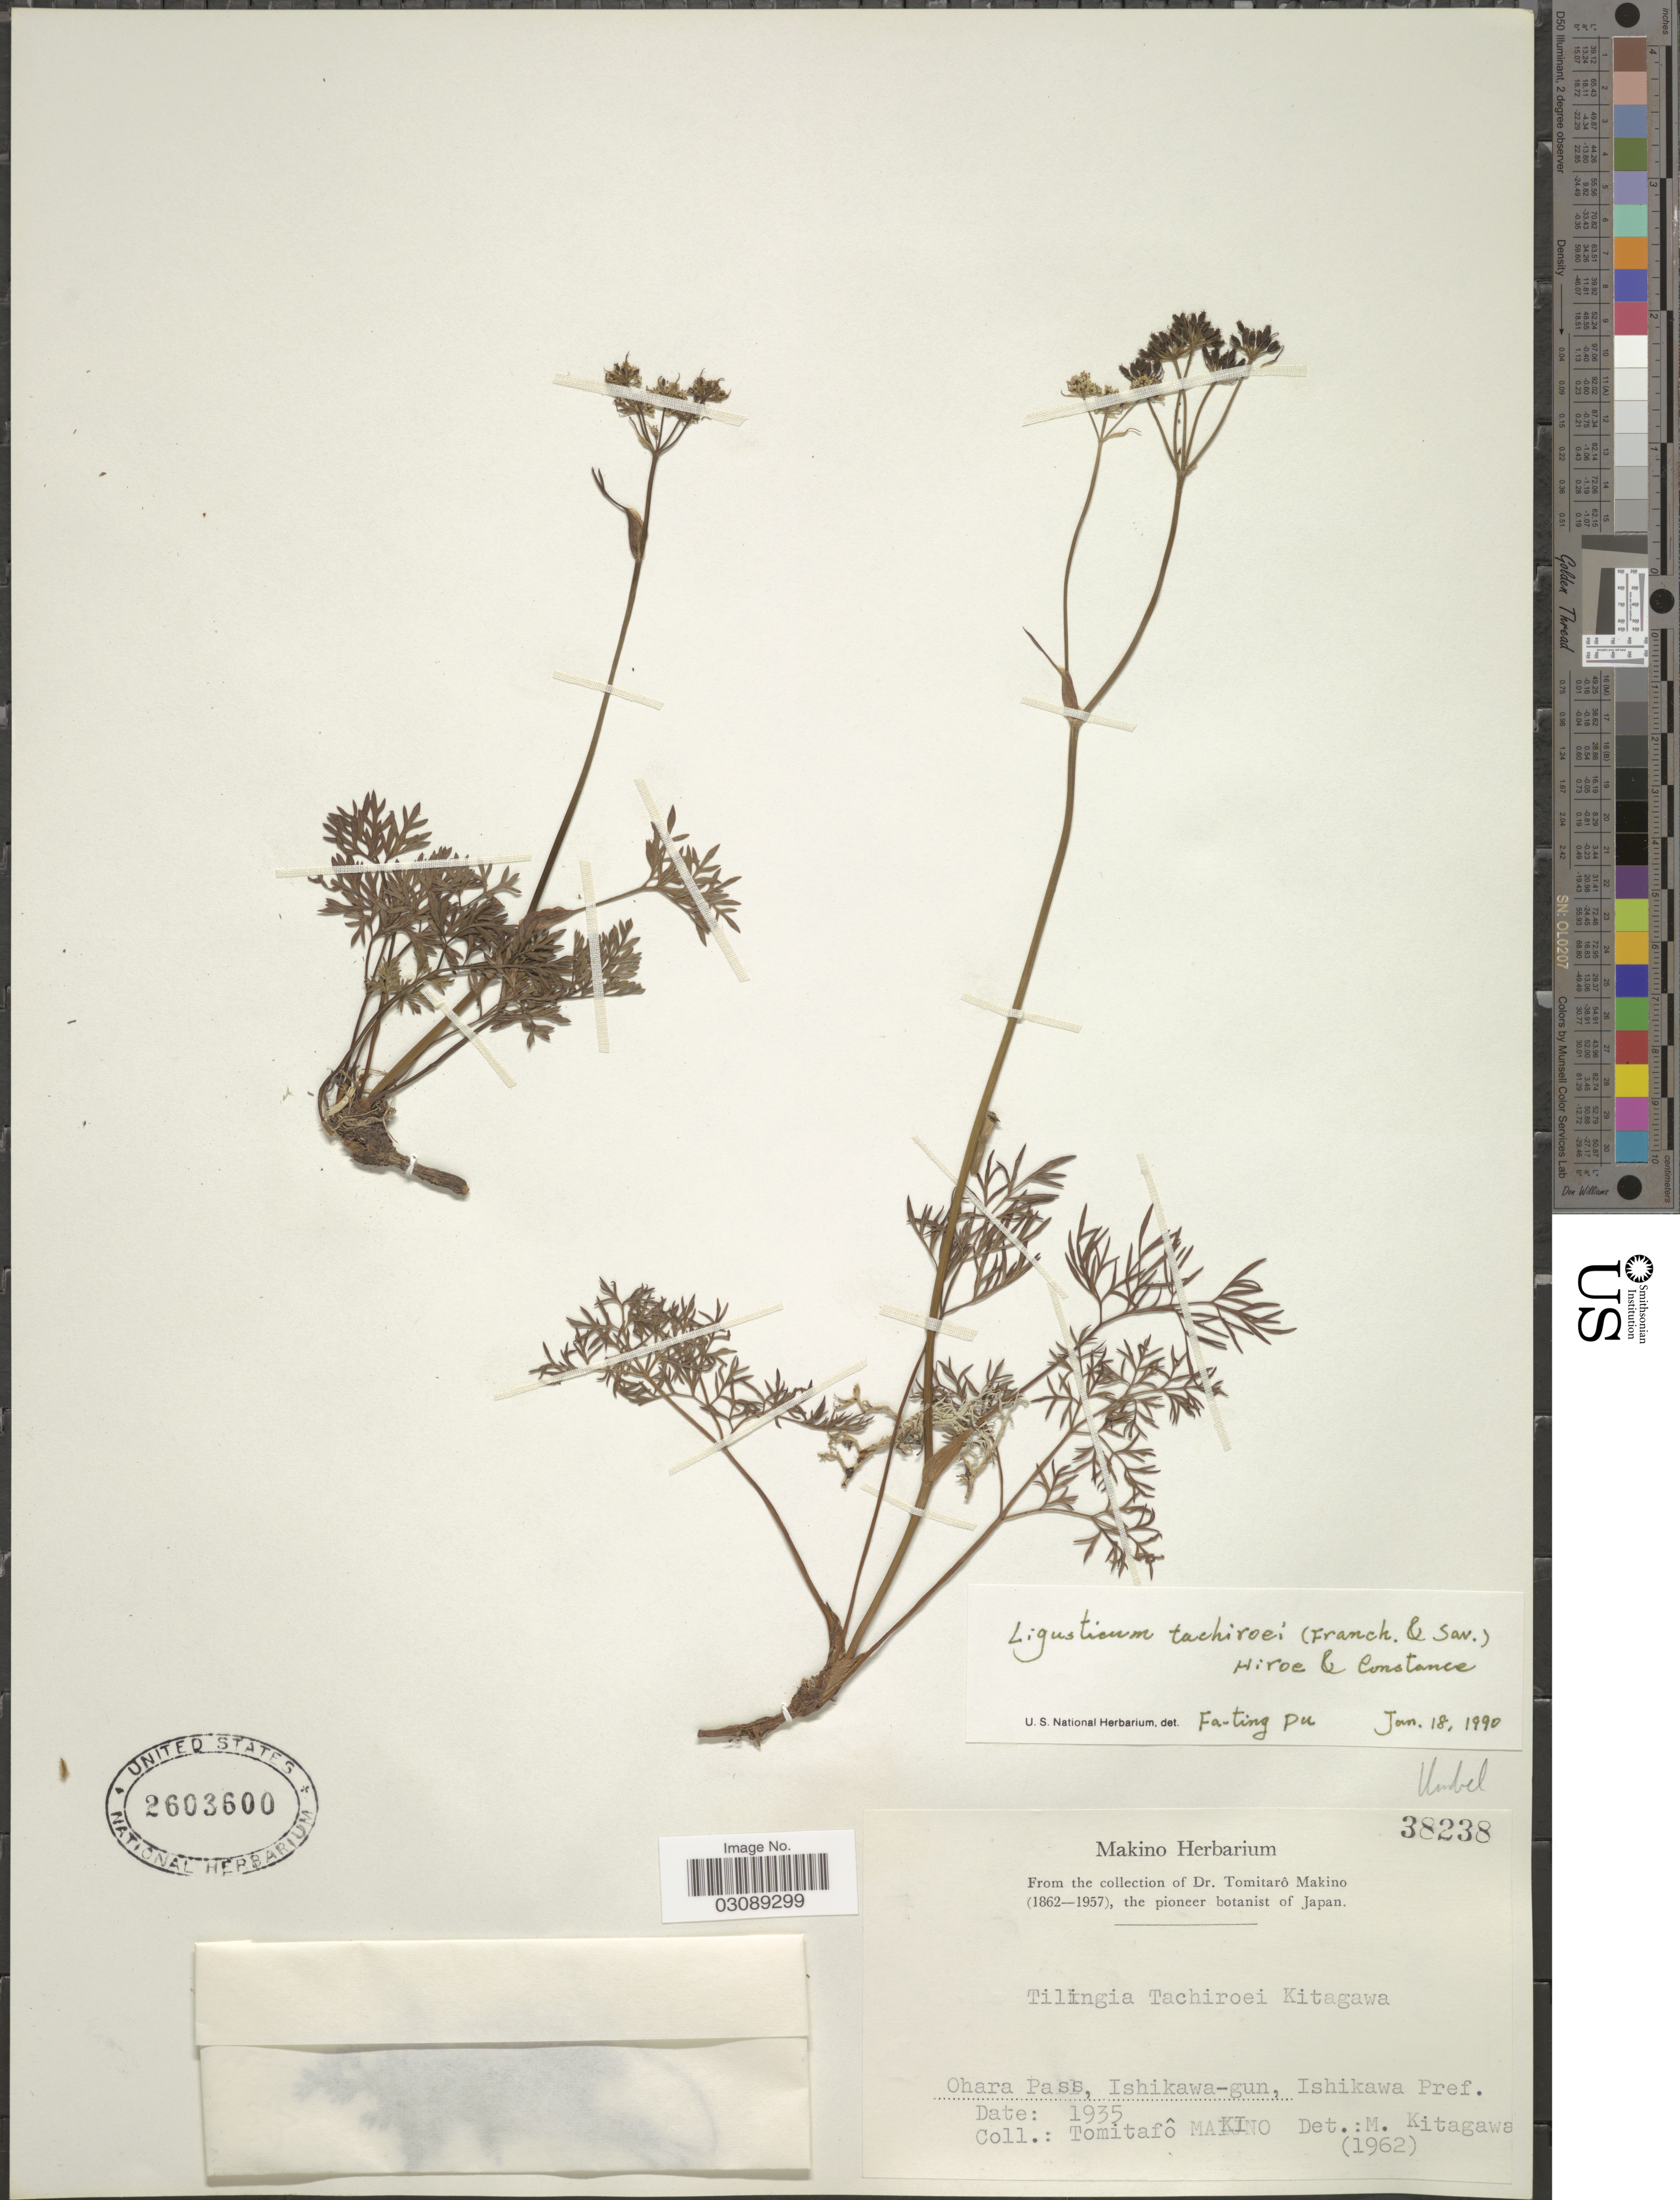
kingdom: Plantae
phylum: Tracheophyta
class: Magnoliopsida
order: Apiales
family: Apiaceae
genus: Ligusticum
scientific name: Ligusticum tachiroei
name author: (Franch. & Sav.) M.Hiroe & Constance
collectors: T. Makino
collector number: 38238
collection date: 1935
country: Japan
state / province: Isikawa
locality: Ohara Pass, Ishikawa-gun, Ishikawa Pref.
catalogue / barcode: US 2603600